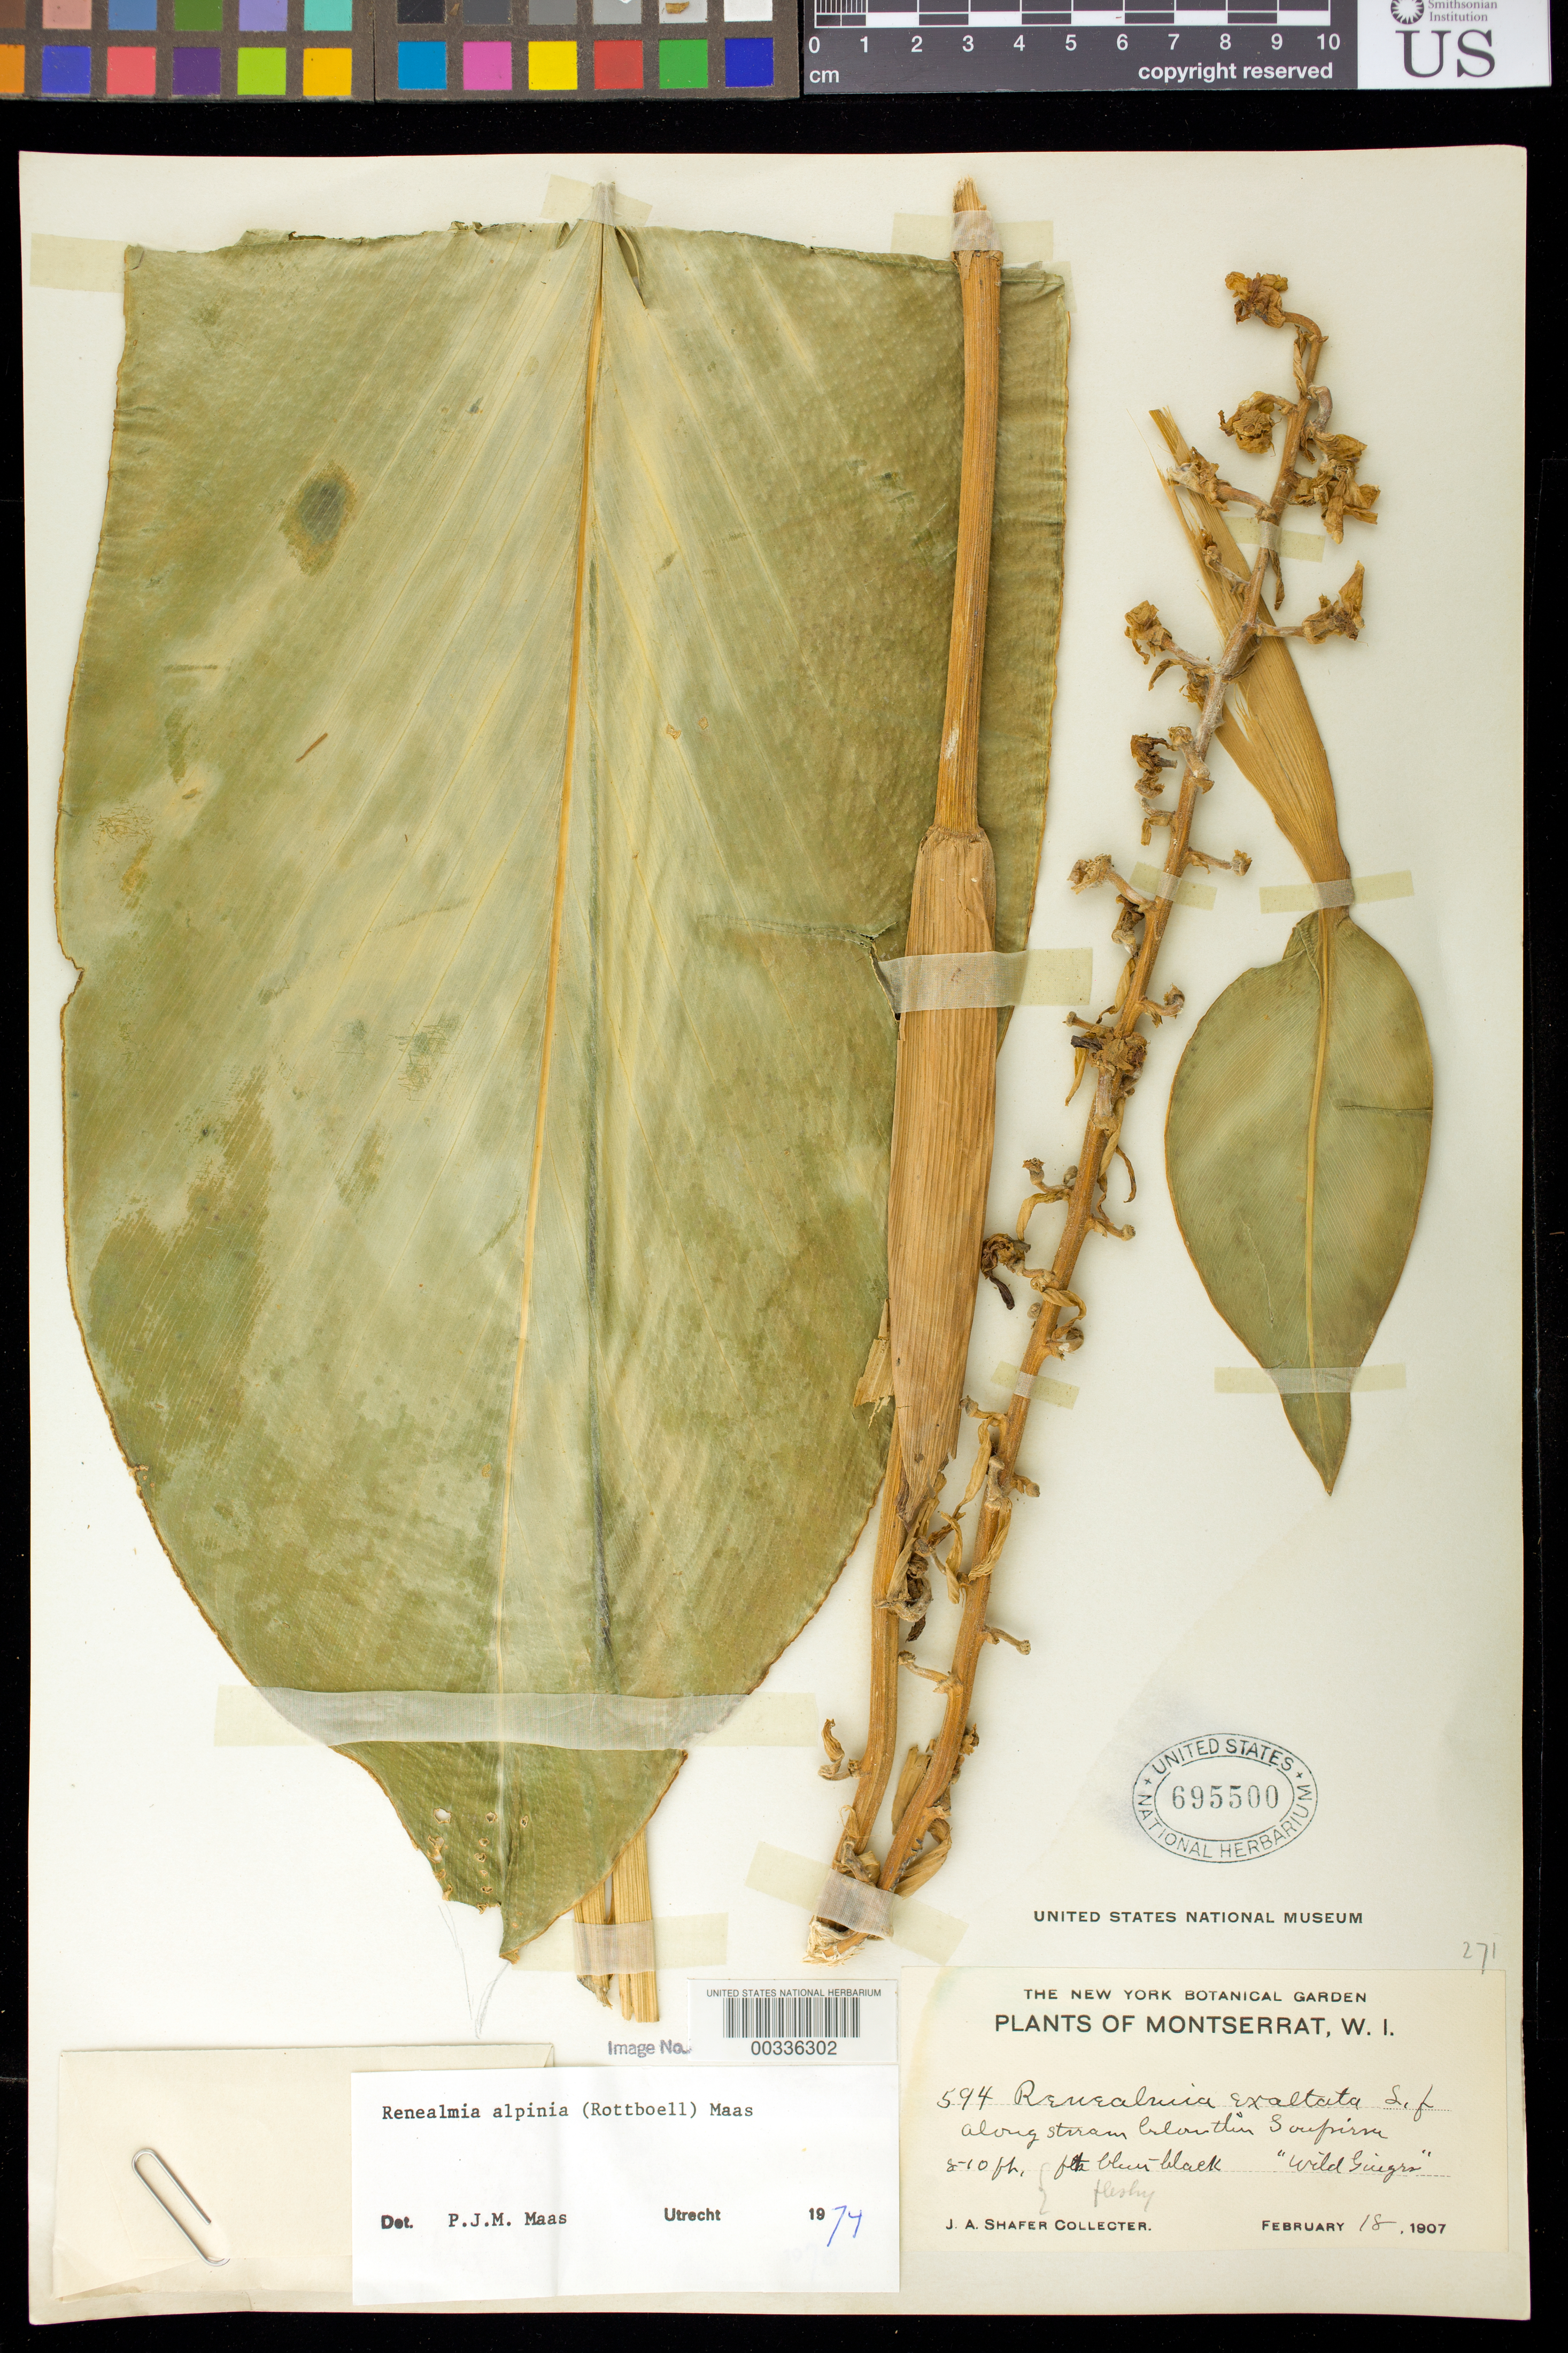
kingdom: Plantae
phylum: Tracheophyta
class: Liliopsida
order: Zingiberales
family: Zingiberaceae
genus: Renealmia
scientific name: Renealmia alpinia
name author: (Rottb.) Maas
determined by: Maas, Paul J. M.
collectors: J. A. Shafer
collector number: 594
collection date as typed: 18 Feb 1907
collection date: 1907-02-18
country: Montserrat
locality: Along stream below thin soupirm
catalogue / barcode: US 695500